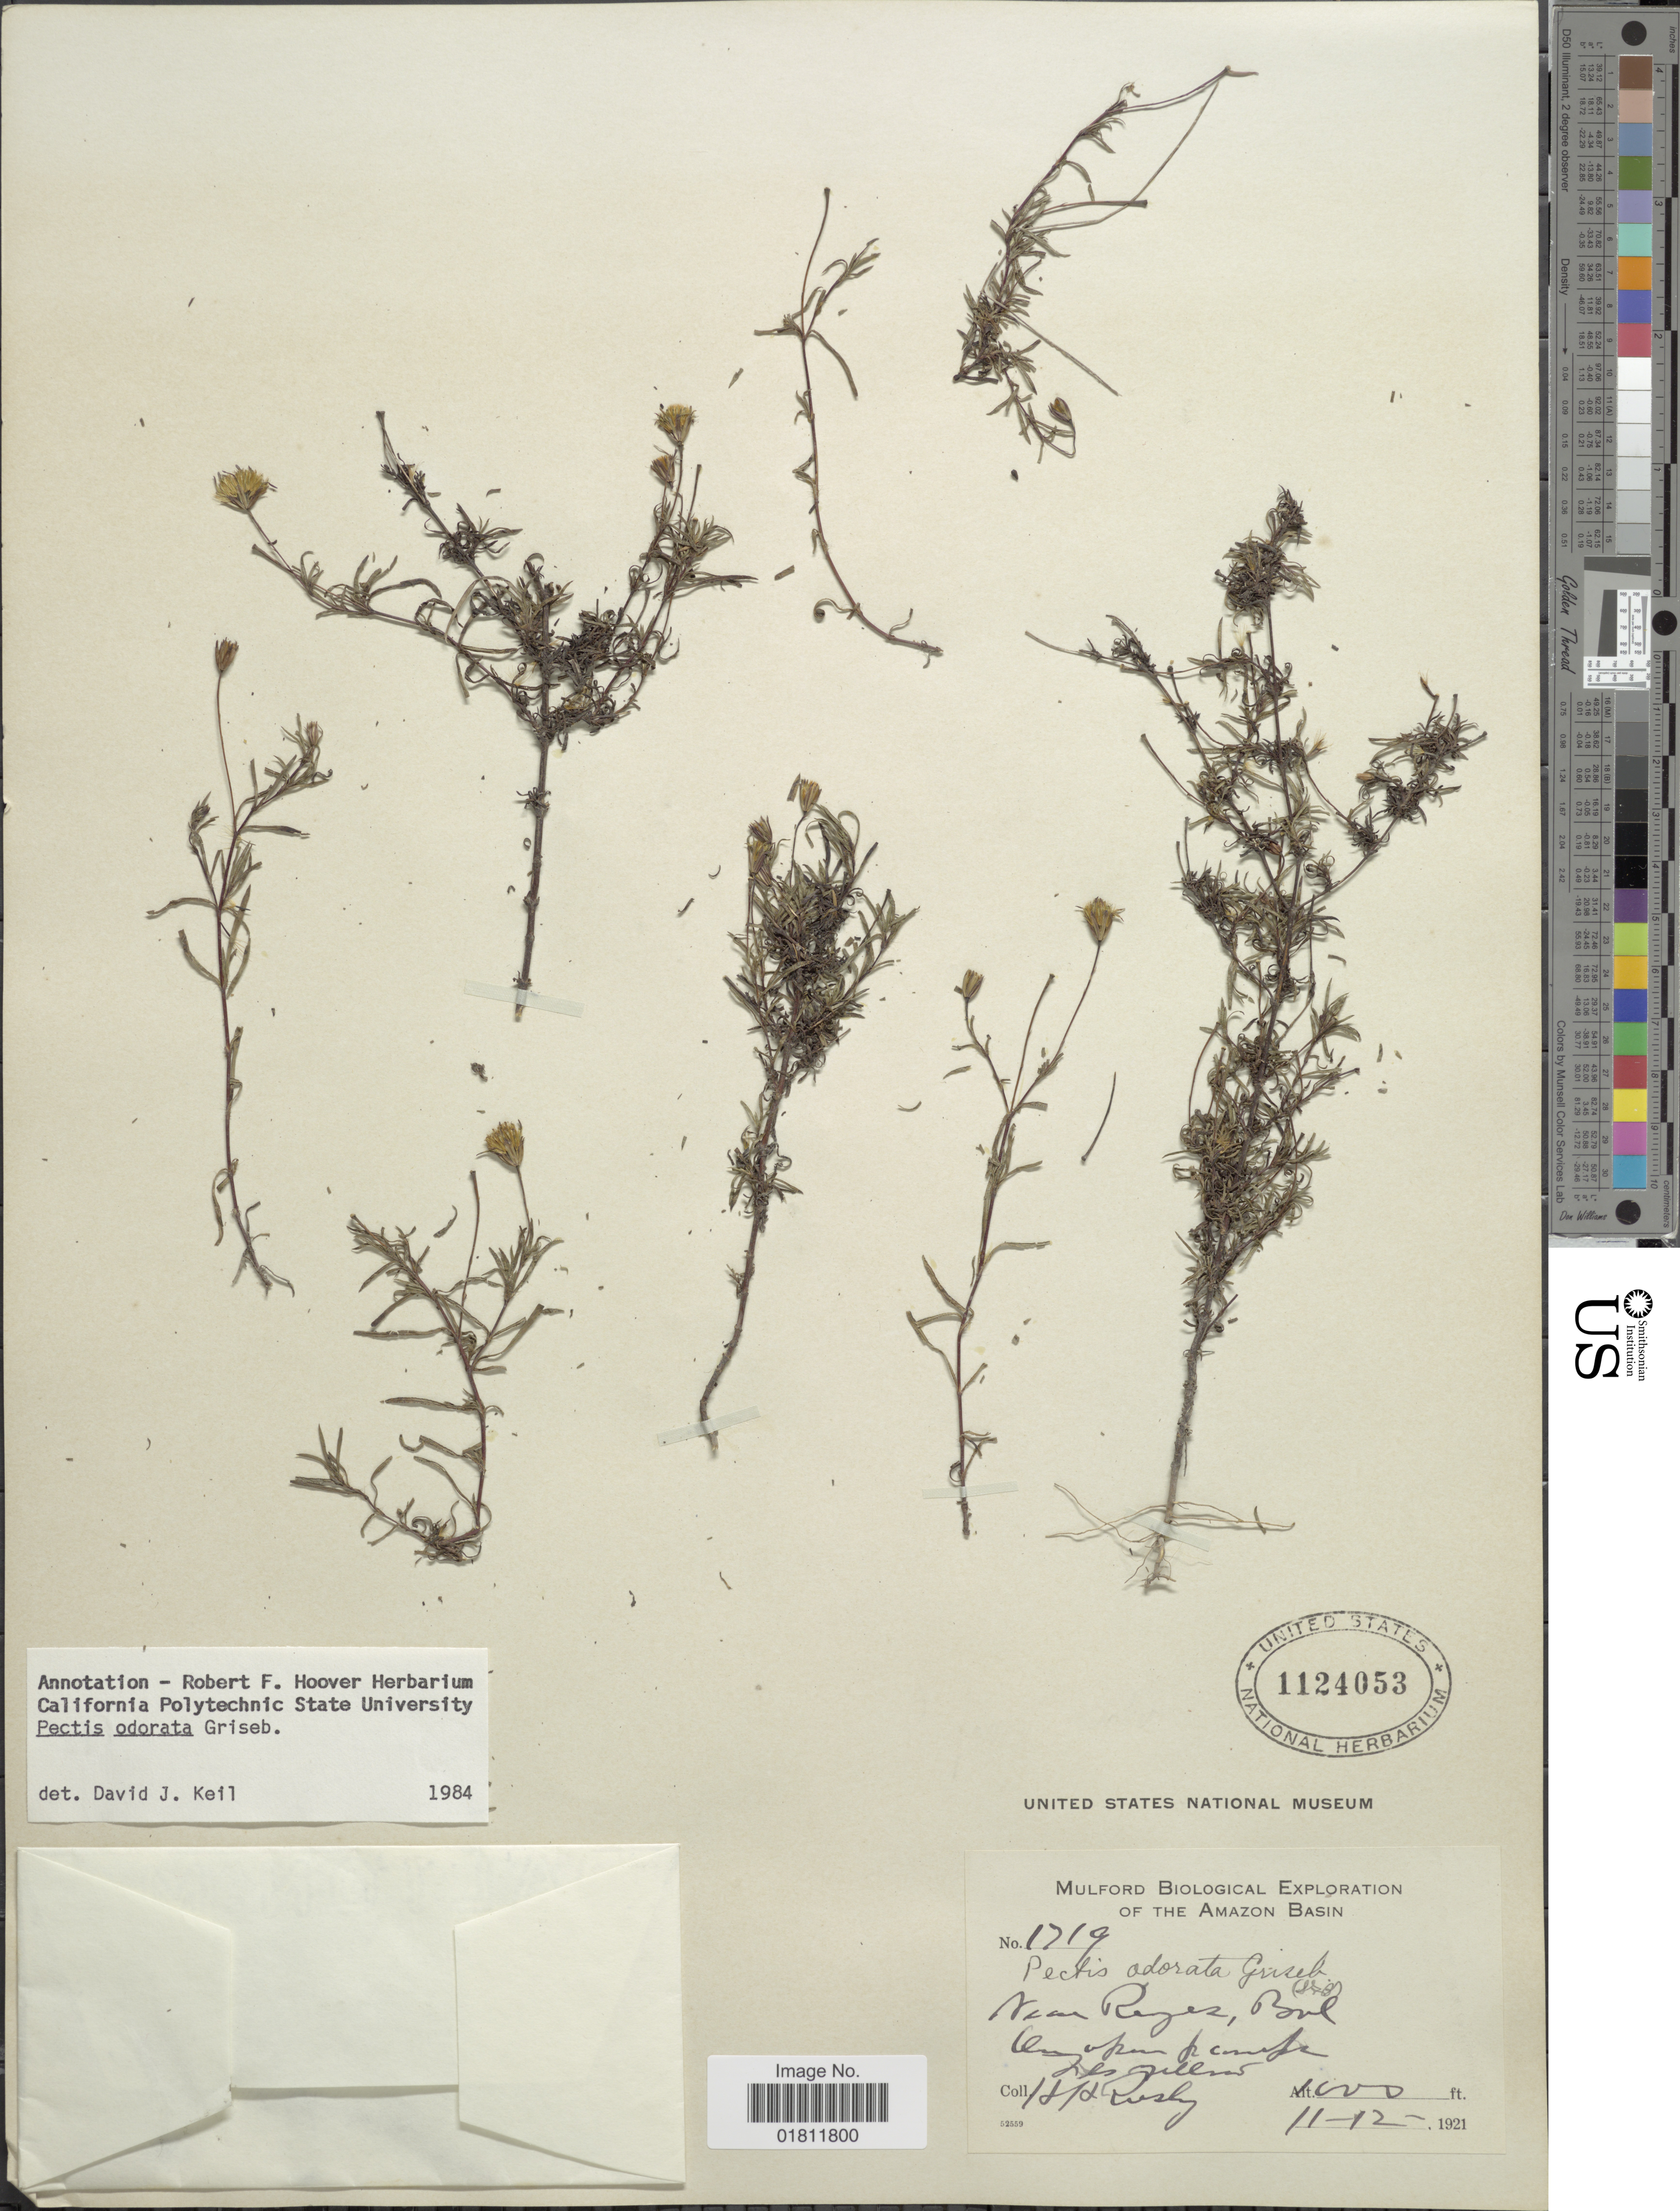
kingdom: Plantae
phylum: Tracheophyta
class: Magnoliopsida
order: Asterales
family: Asteraceae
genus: Pectis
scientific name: Pectis odorata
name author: Griseb.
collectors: H. H. Rusby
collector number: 1719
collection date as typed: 11-12-1921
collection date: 1921-11-12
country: Bolivia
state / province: Beni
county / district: José Ballivián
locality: Reyes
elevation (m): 305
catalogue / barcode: US 1124053